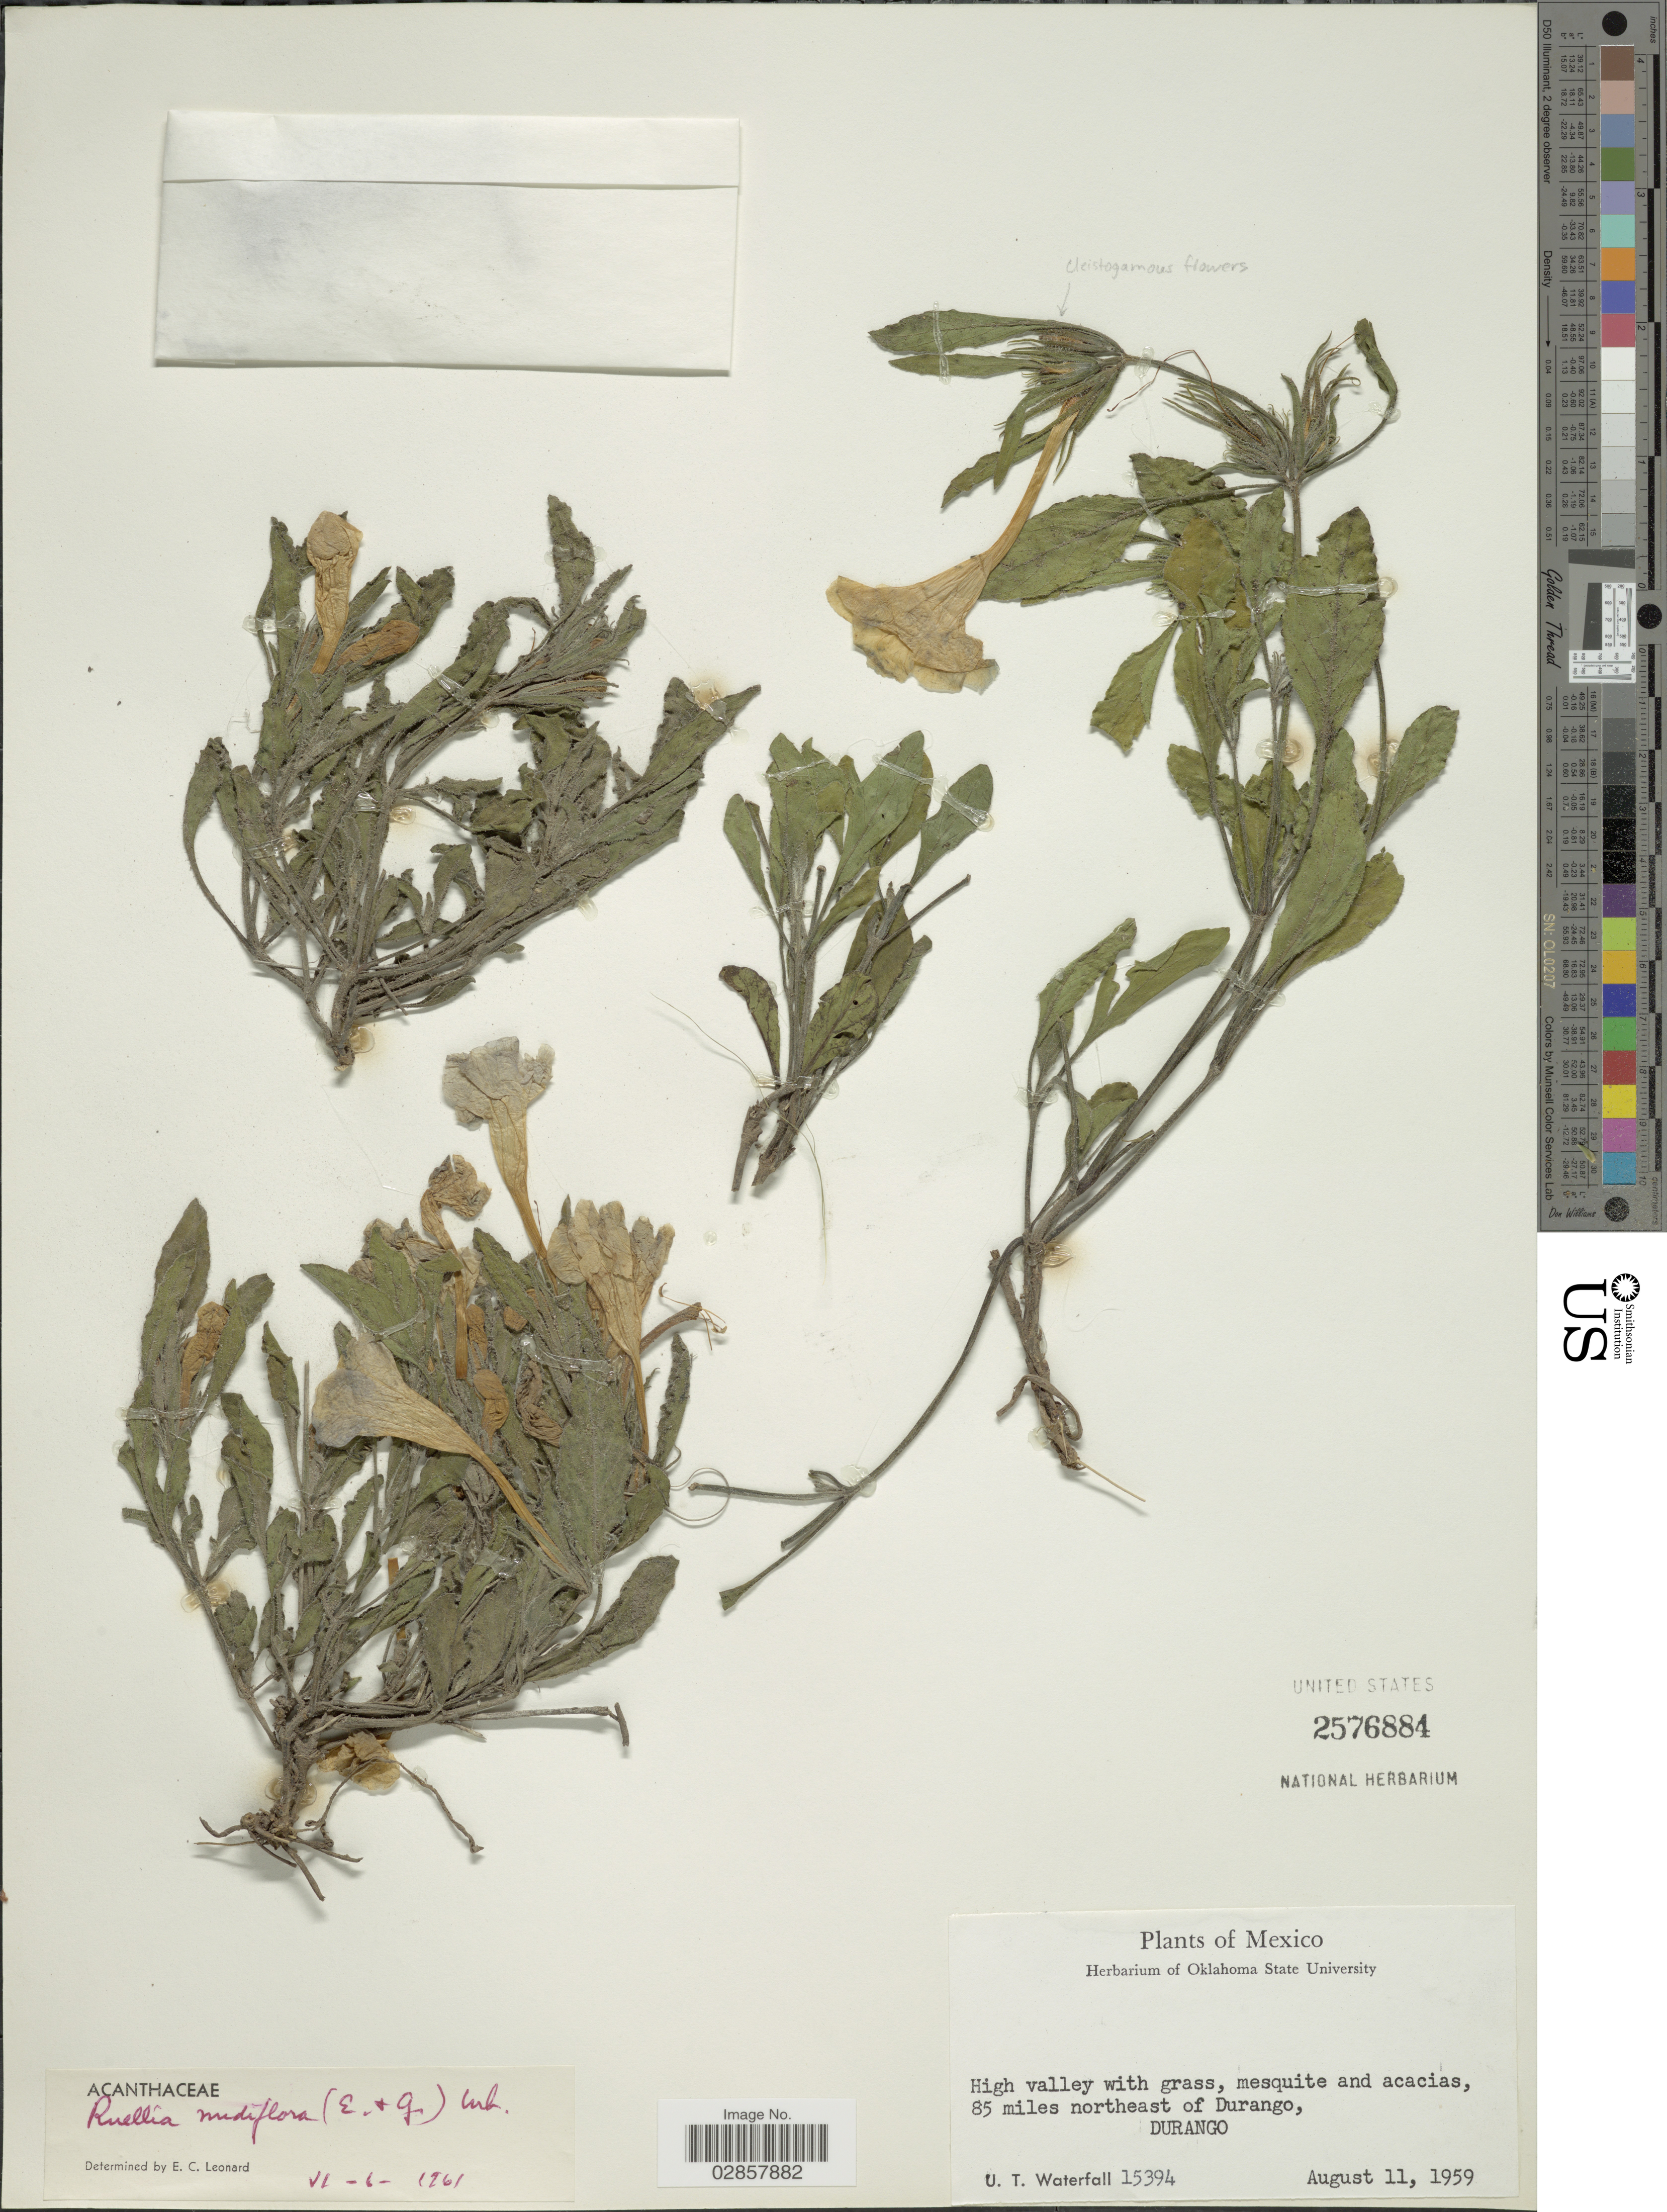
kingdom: Plantae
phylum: Tracheophyta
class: Magnoliopsida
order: Lamiales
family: Acanthaceae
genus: Ruellia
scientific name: Ruellia nudiflora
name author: (Engelm. & A. Gray) Urb.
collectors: U. T. Waterfall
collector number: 15394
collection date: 1959-08-11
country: Mexico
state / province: Durango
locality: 85 miles northeast of Durango.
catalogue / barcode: US 2576884